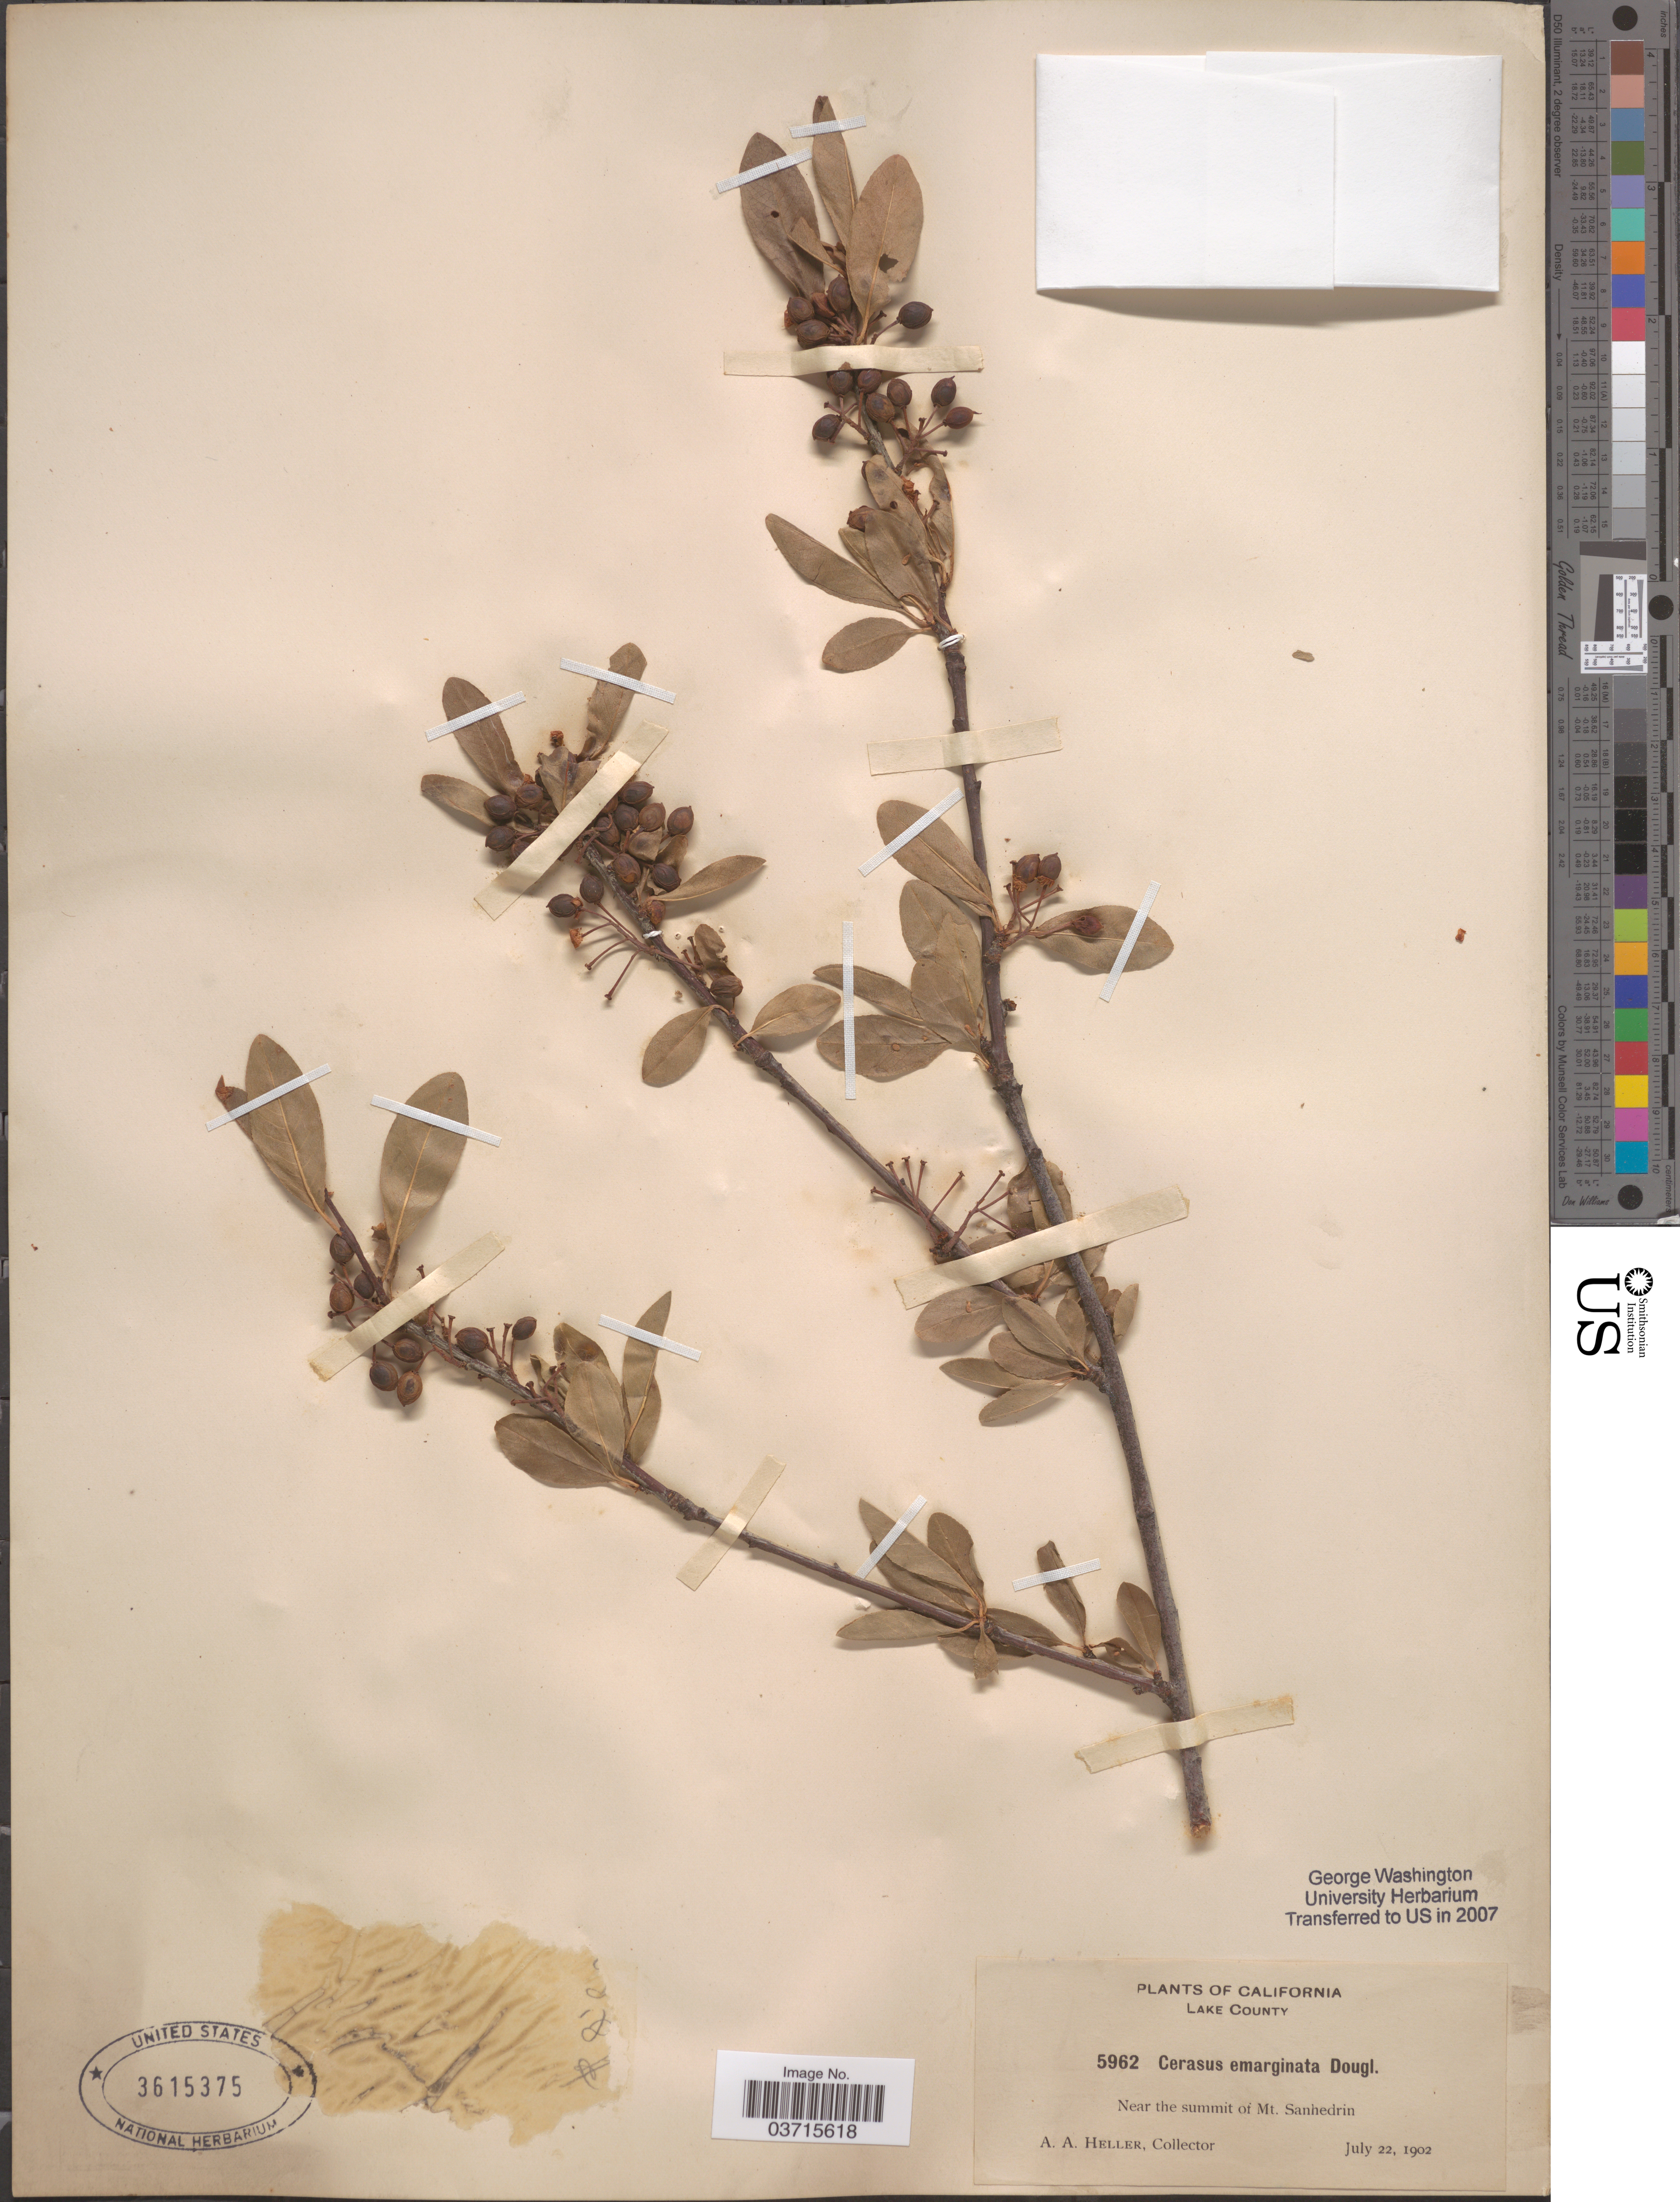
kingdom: Plantae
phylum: Tracheophyta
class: Magnoliopsida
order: Rosales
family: Rosaceae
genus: Prunus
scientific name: Prunus emarginata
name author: (Douglas ex Hook.) Eaton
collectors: A. A. Heller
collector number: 5962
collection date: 1902-07-22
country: United States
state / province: California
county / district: Lake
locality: Lake County. Near the summit of Mt. Sanhedrin.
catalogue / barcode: US 3615375